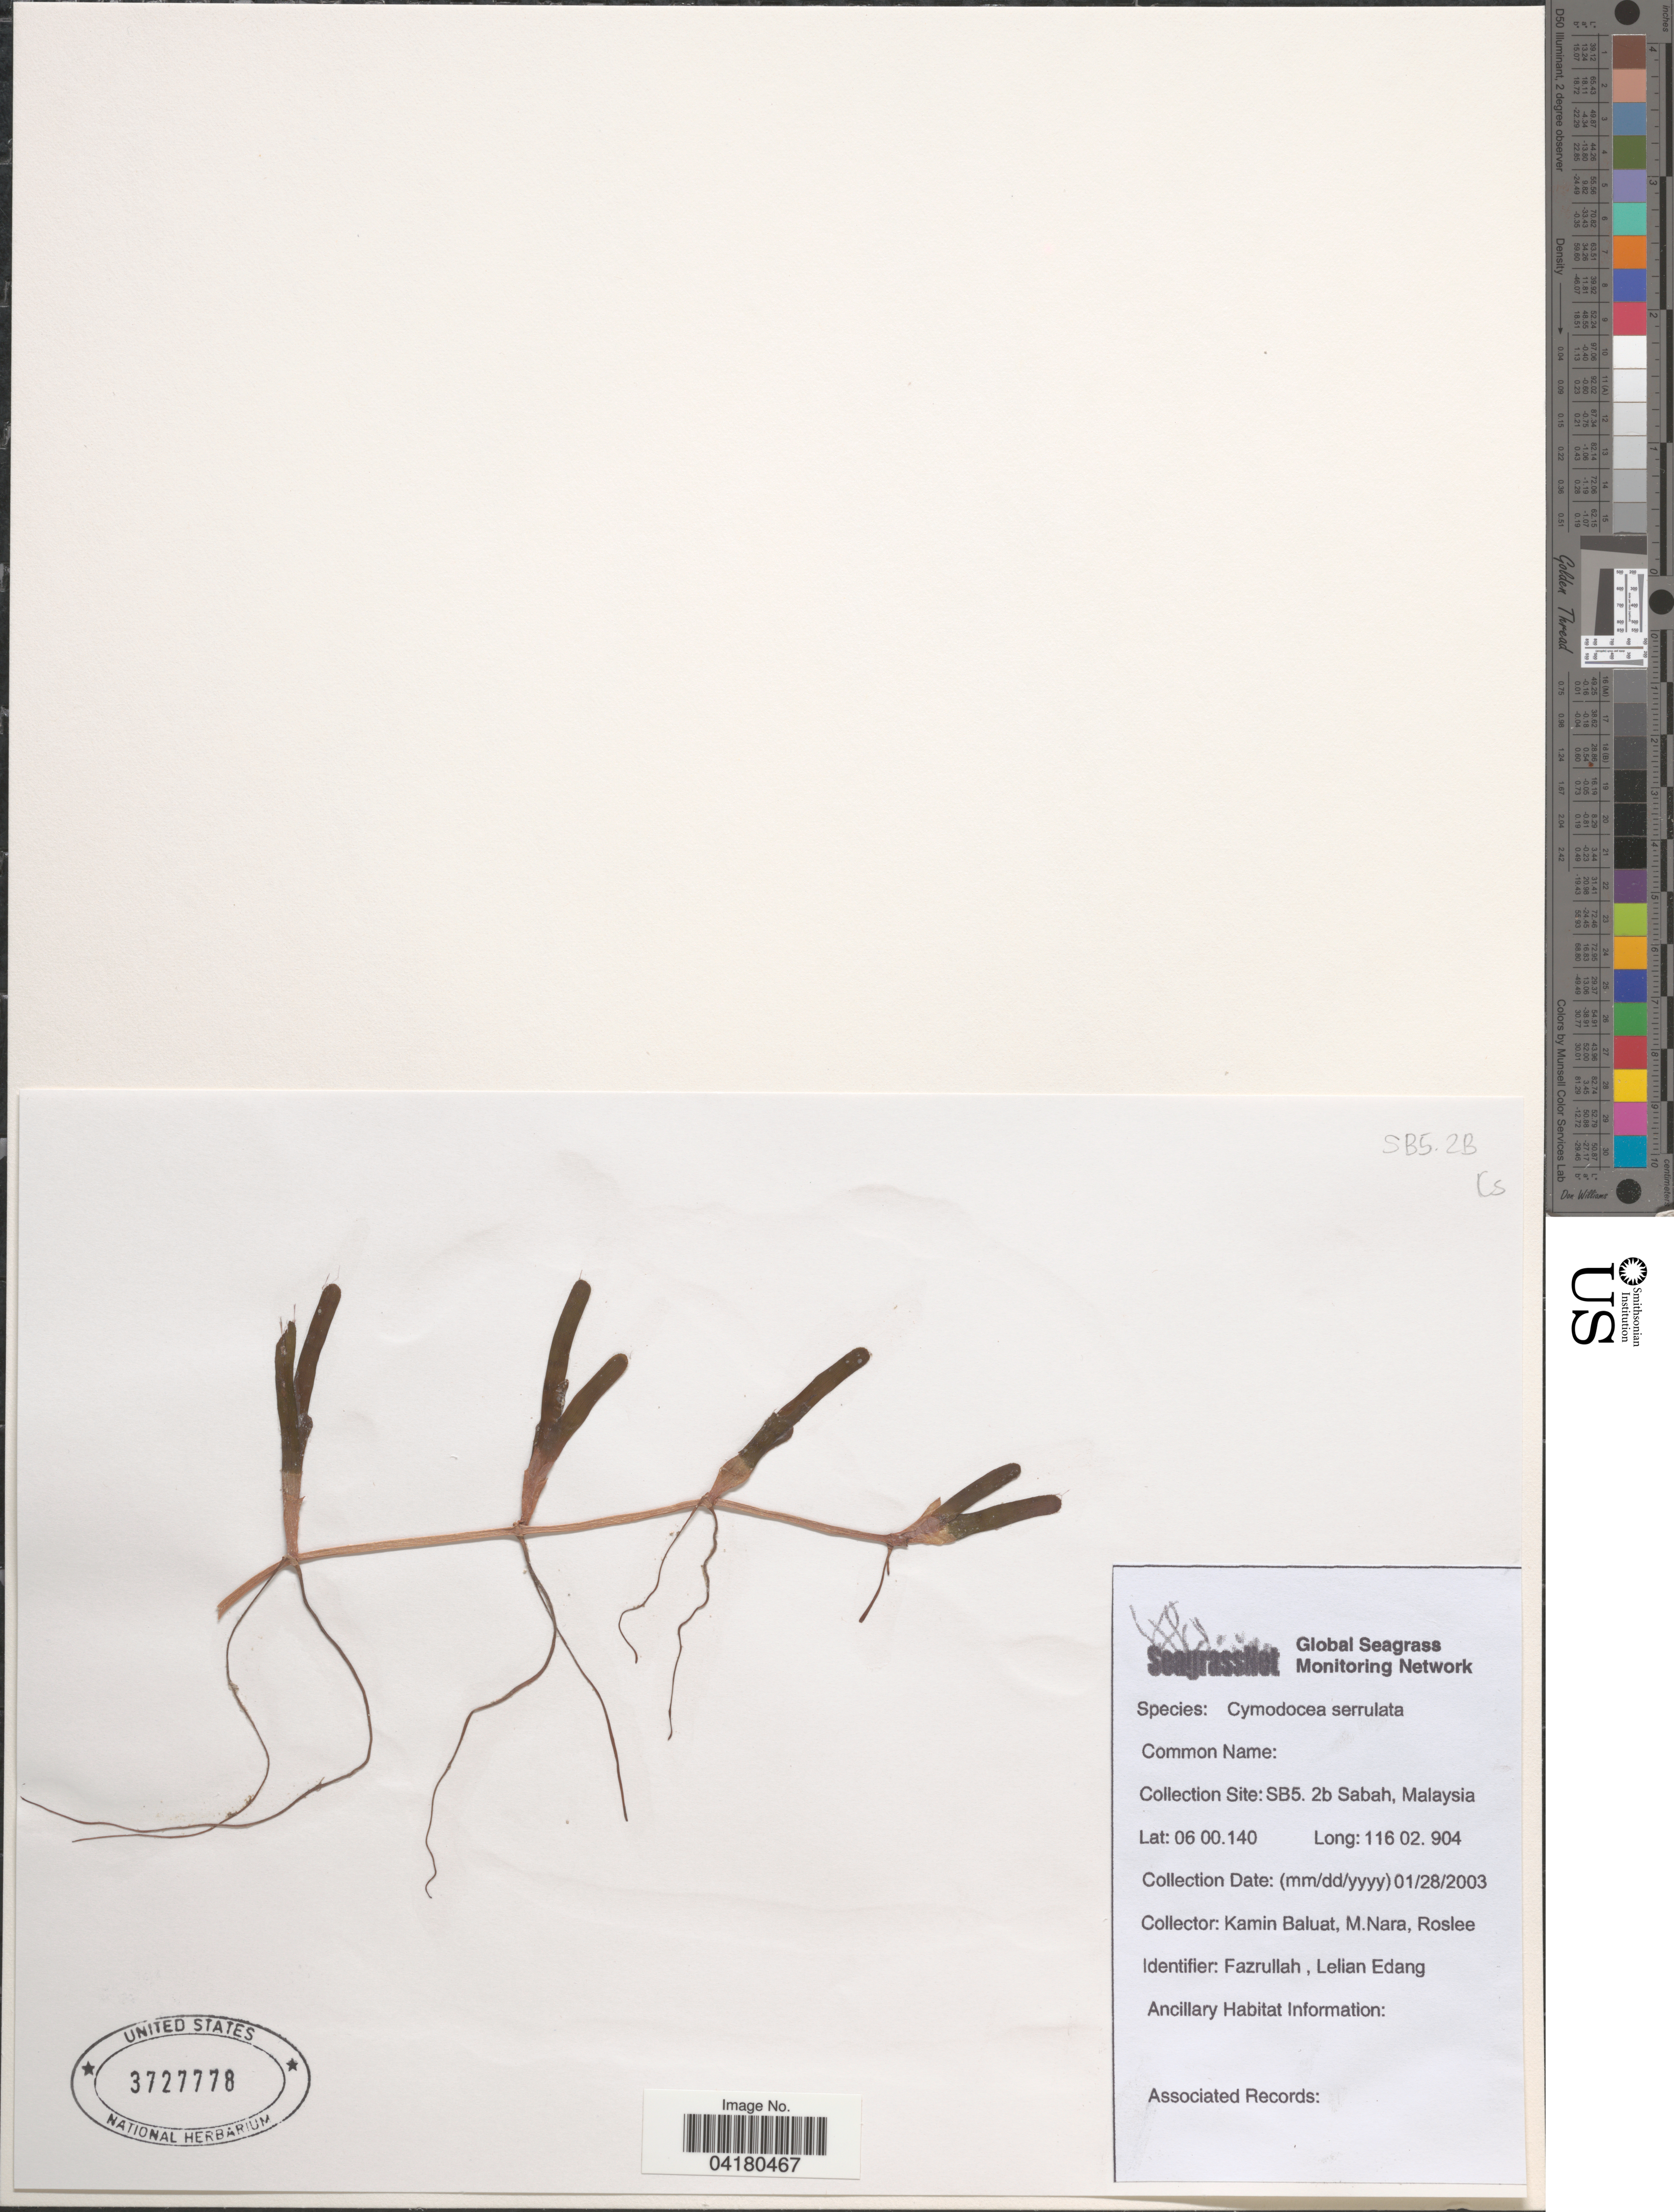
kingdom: Plantae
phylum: Tracheophyta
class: Liliopsida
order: Alismatales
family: Cymodoceaceae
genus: Cymodocea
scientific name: Cymodocea serrulata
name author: (R. Br.) Magnus & Ashers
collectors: K. Baluat, M. Nara & Roslee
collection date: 2003-01-28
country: Malaysia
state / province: Sabah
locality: Collection Site: SB5. 2b.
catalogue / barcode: US 3727778